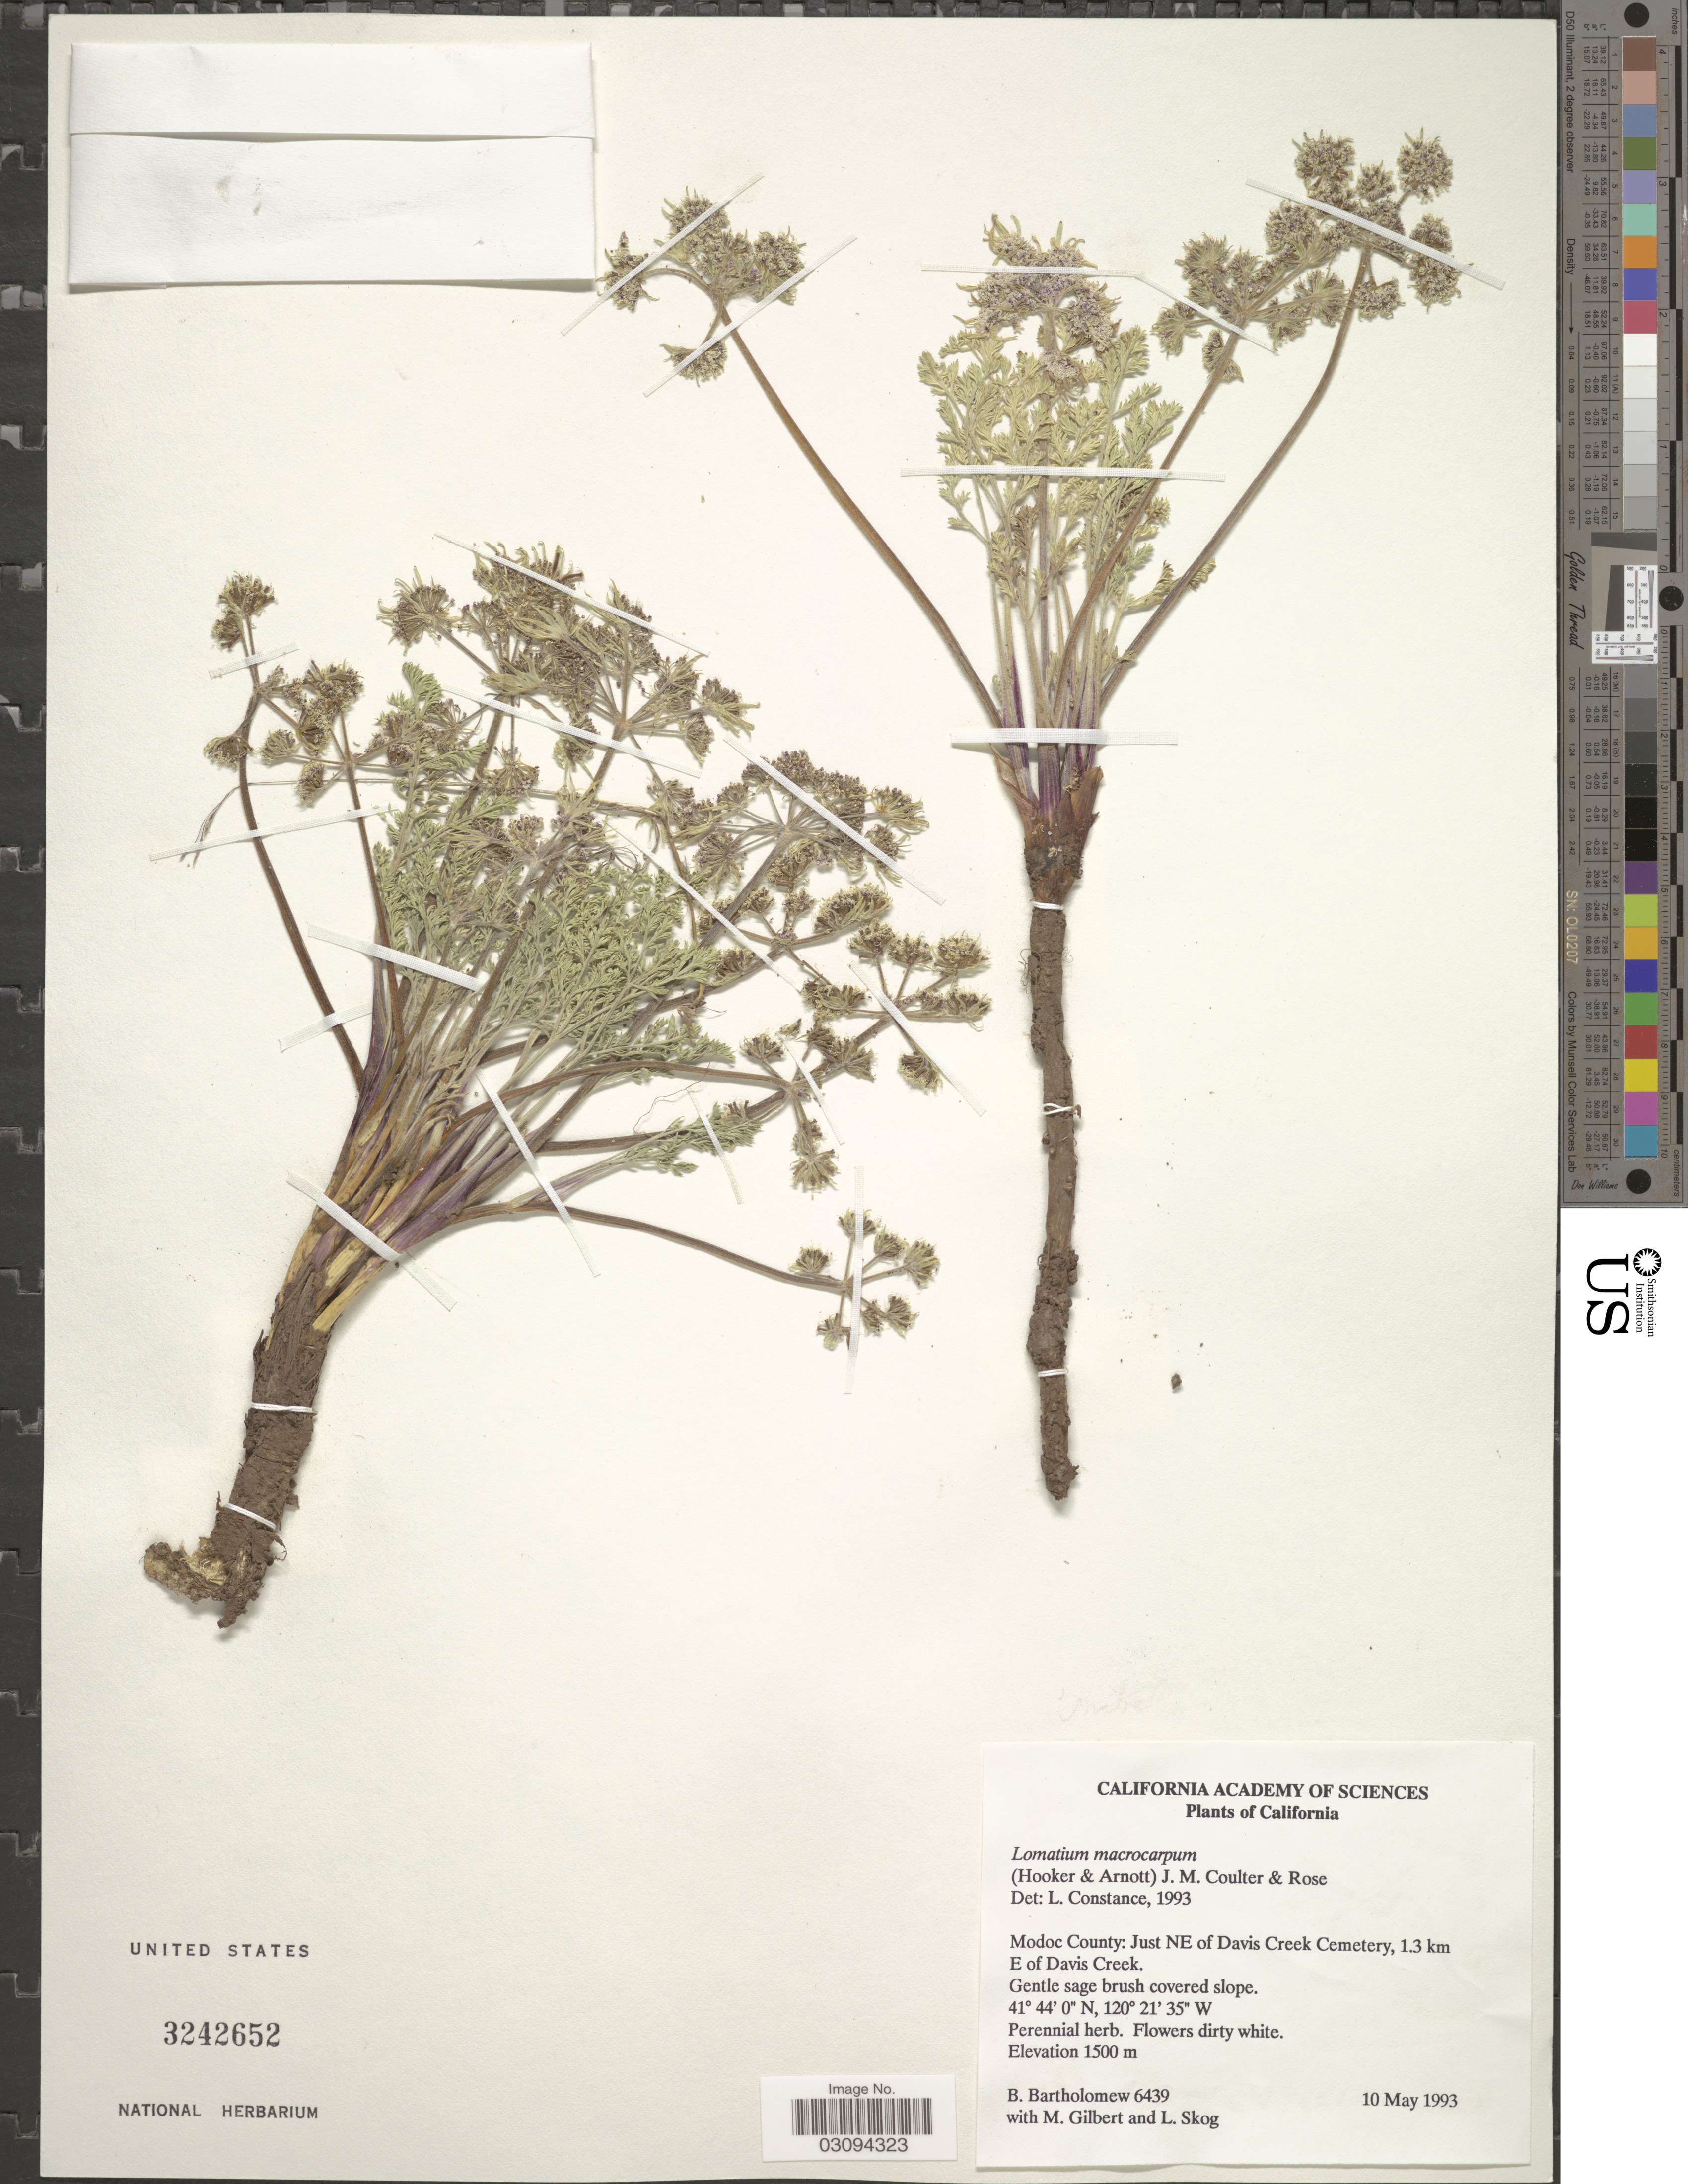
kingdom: Plantae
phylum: Tracheophyta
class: Magnoliopsida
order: Apiales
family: Apiaceae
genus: Lomatium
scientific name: Lomatium macrocarpum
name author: (Hook. et al.) J.M. Coult. & Rose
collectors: B. Bartholomew, M. Gilbert & L. E. Skog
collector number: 6439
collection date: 1993-05-10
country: United States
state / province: California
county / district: Modoc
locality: Modoc County: Just NE of Davis Creek Cemetery, 1.3 km E of Davis Creek.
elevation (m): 1500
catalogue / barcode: US 3242652